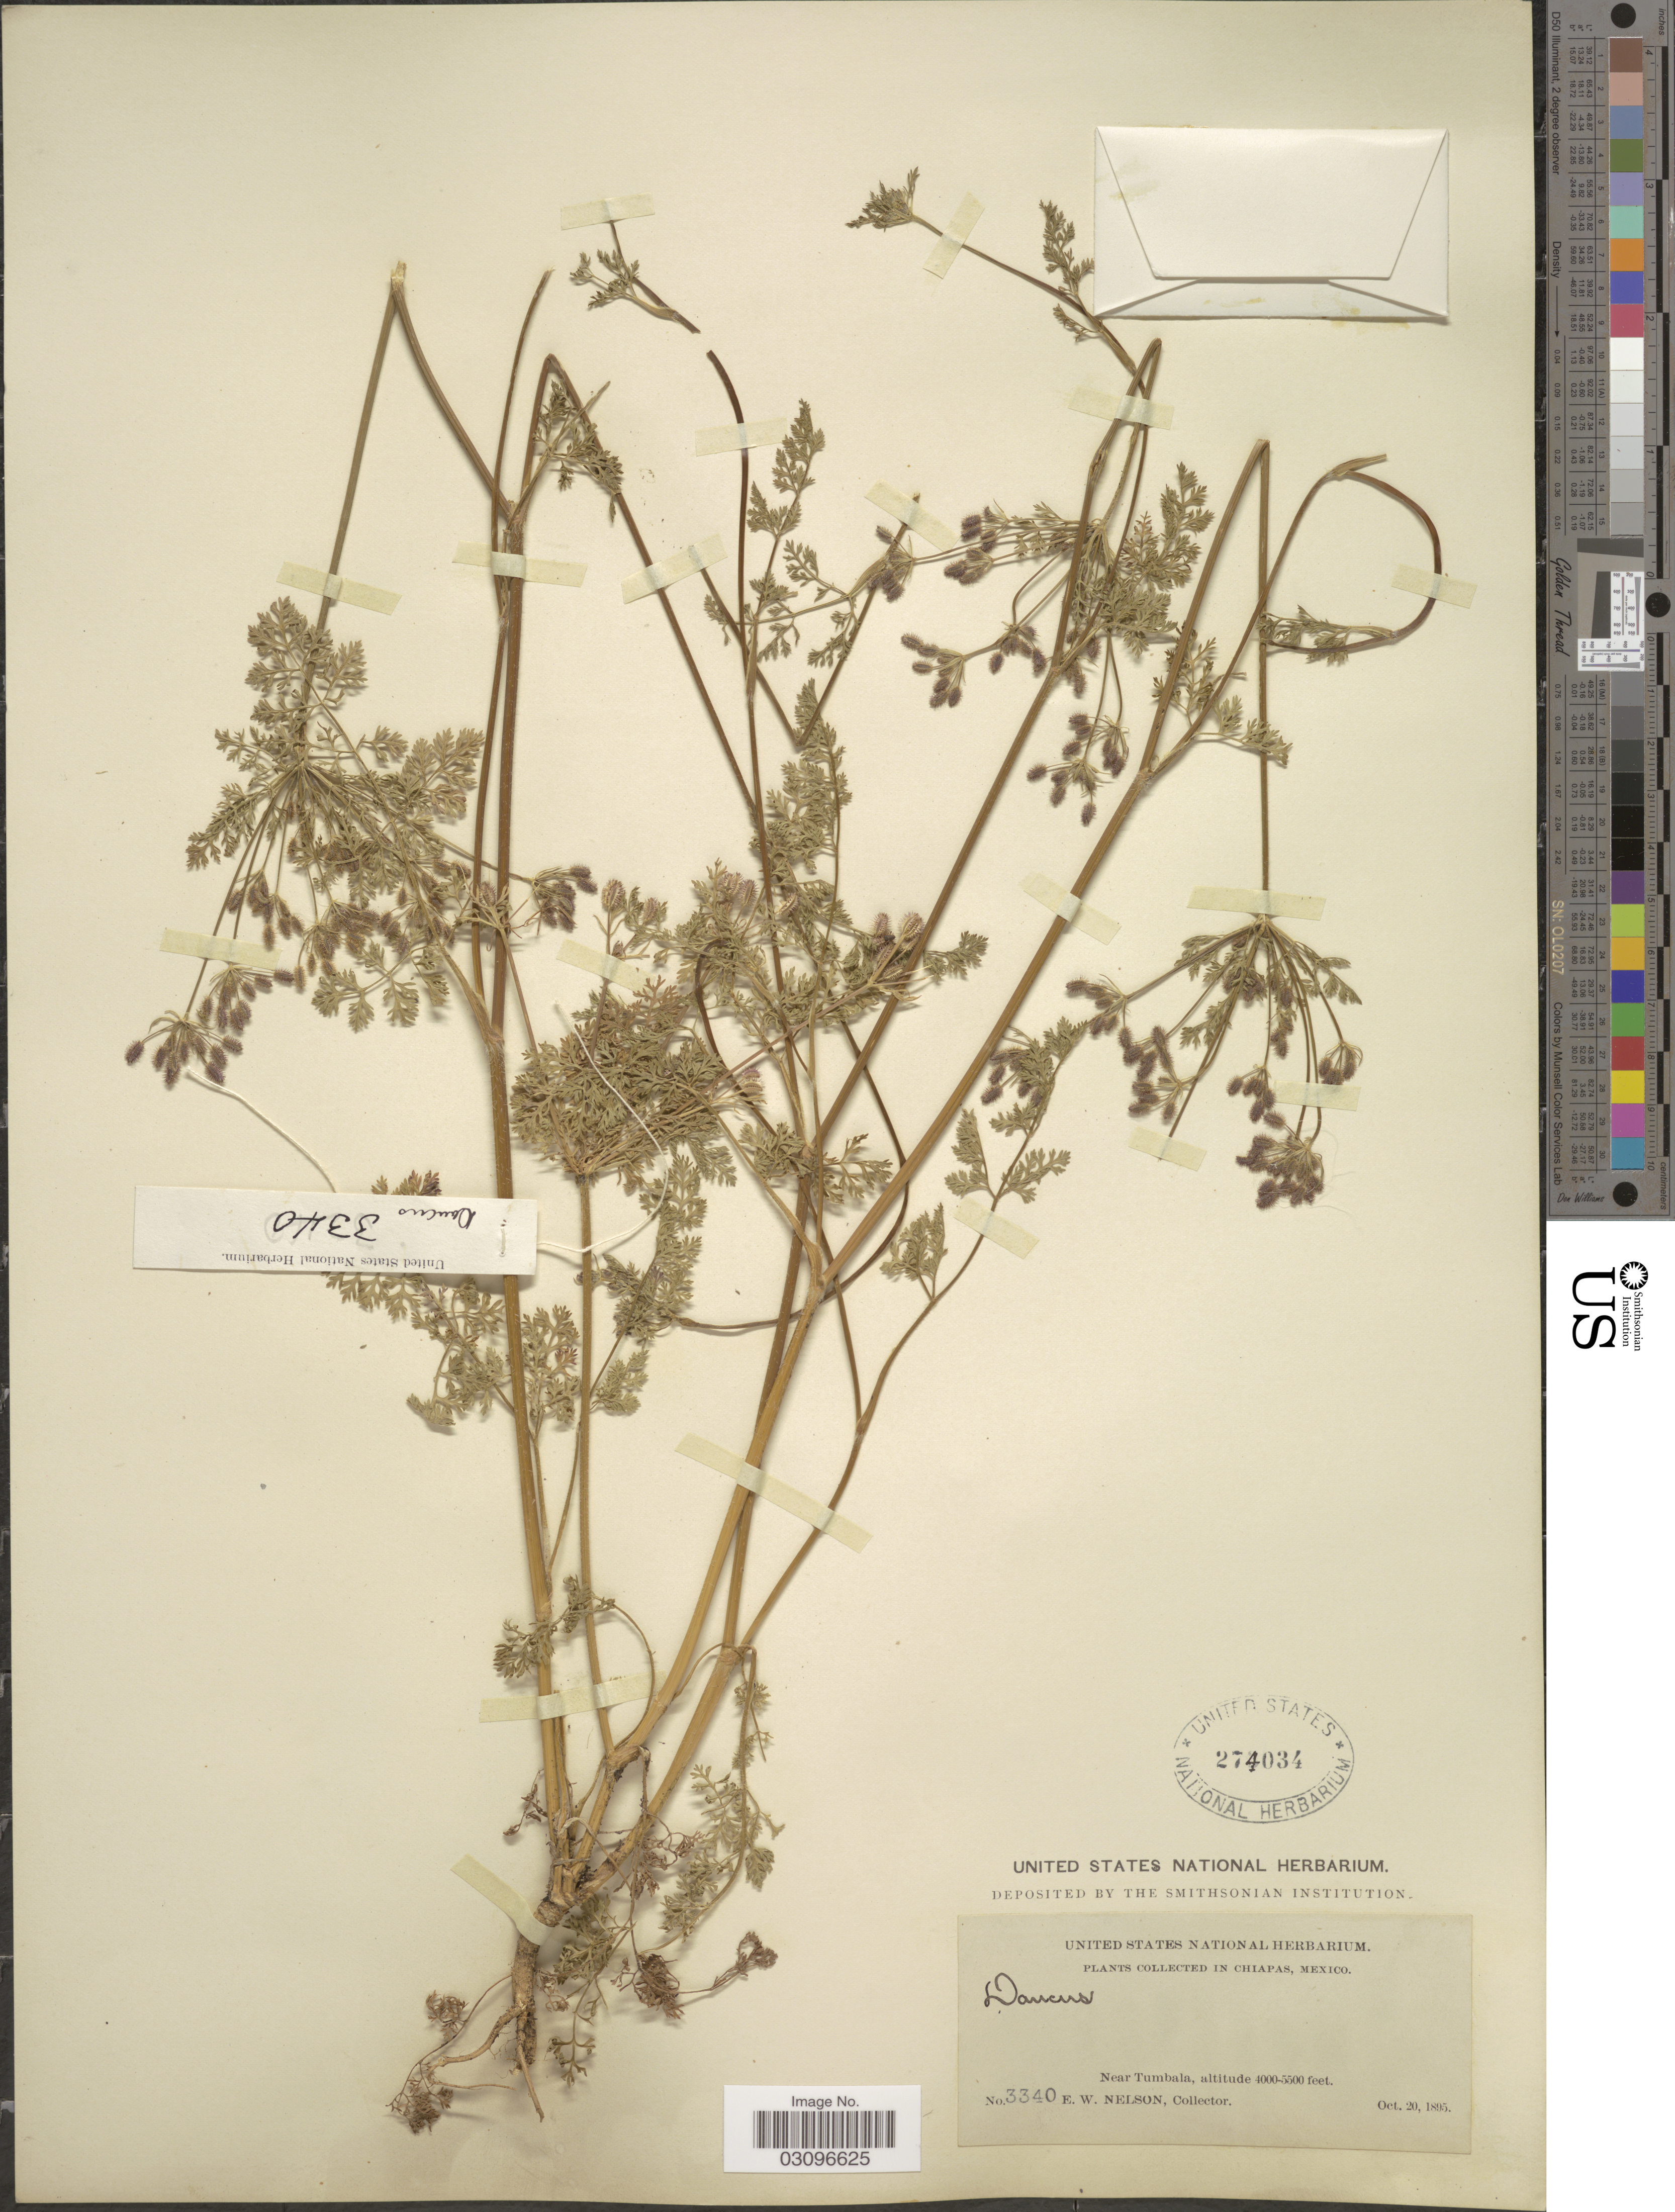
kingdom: Plantae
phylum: Tracheophyta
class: Magnoliopsida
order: Apiales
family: Apiaceae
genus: Daucus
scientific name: Daucus montanus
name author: Humb. & Bonpl. ex Spreng.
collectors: E. W. Nelson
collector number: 3340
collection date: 1895-10-20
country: Mexico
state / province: Chiapas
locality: Near Tumbala.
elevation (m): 1219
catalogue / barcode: US 274034